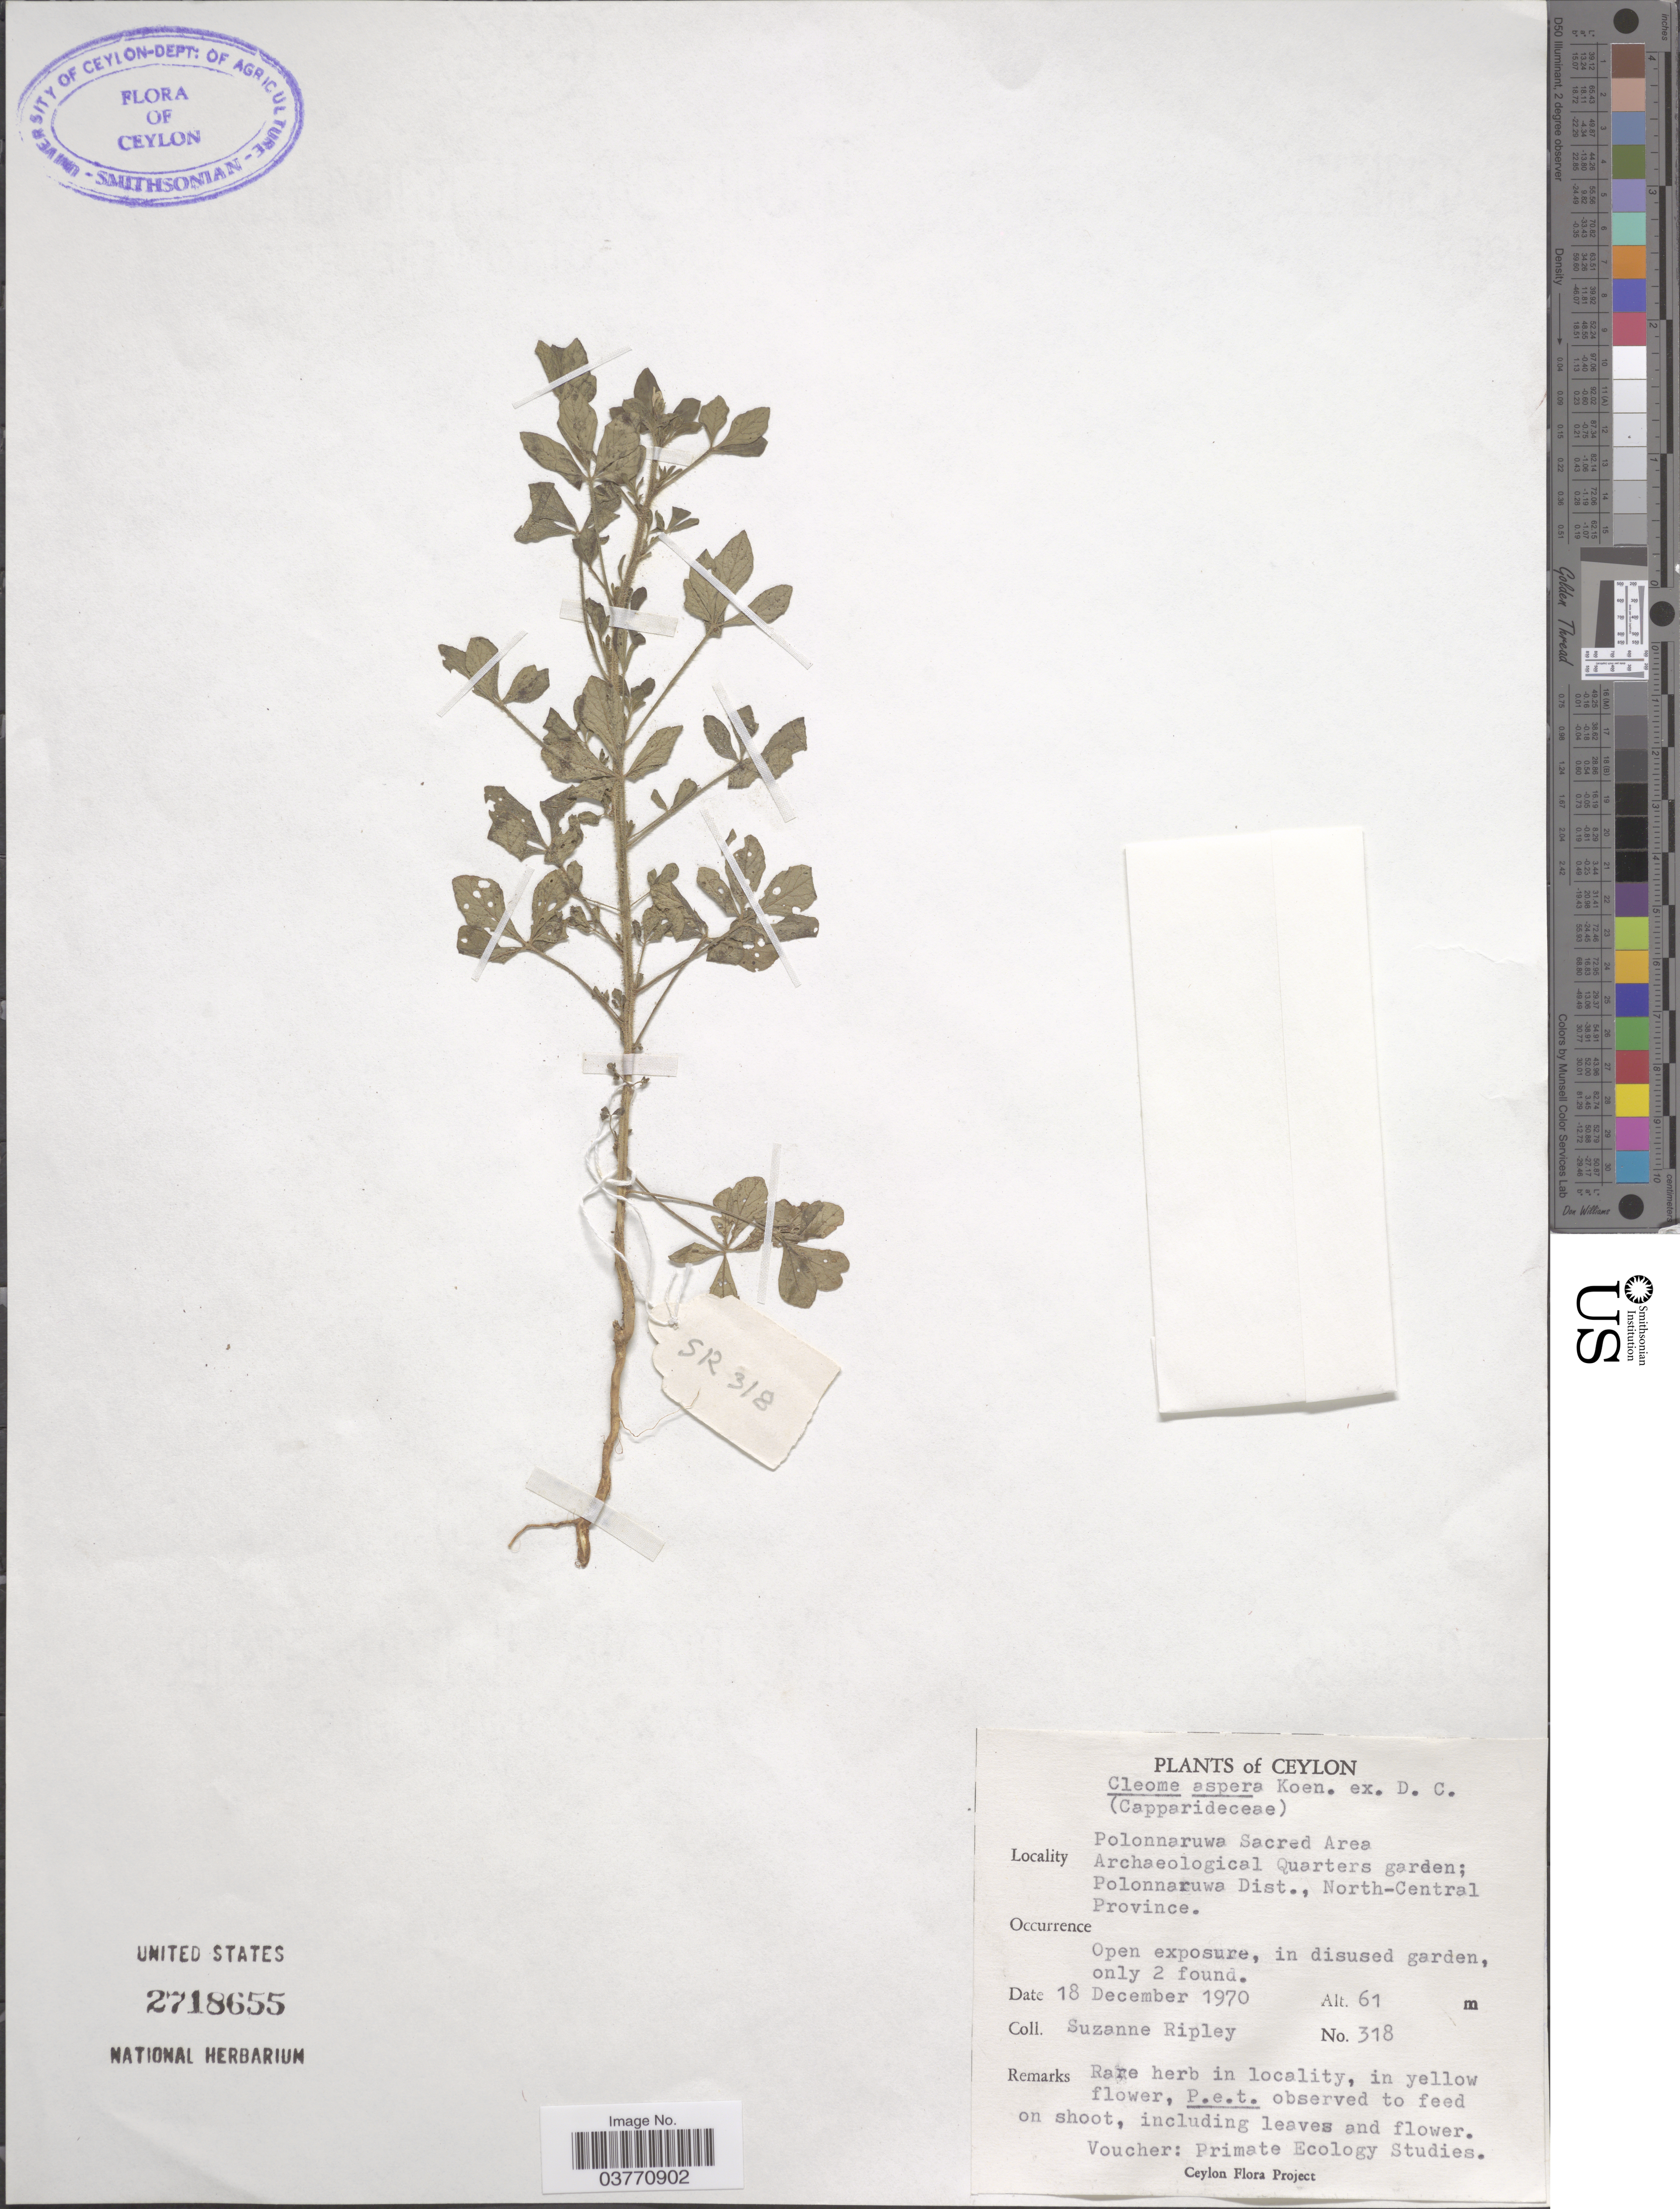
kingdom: Plantae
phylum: Tracheophyta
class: Magnoliopsida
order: Brassicales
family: Cleomaceae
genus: Arivela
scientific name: Arivela viscosa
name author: (L.) Raf.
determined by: Strong, Mark T., (BOT), Smithsonian Institution - National Museum of Natural History (UNITED STATES)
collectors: S. Ripley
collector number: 318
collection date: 1970-12-18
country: Sri Lanka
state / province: North Central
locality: Ceylon. Polonnaruwa Sacred Area. Archaeological Quarters garden; Polonnaruwa Dist., North-Central Province.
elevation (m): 61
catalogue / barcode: US 2718655